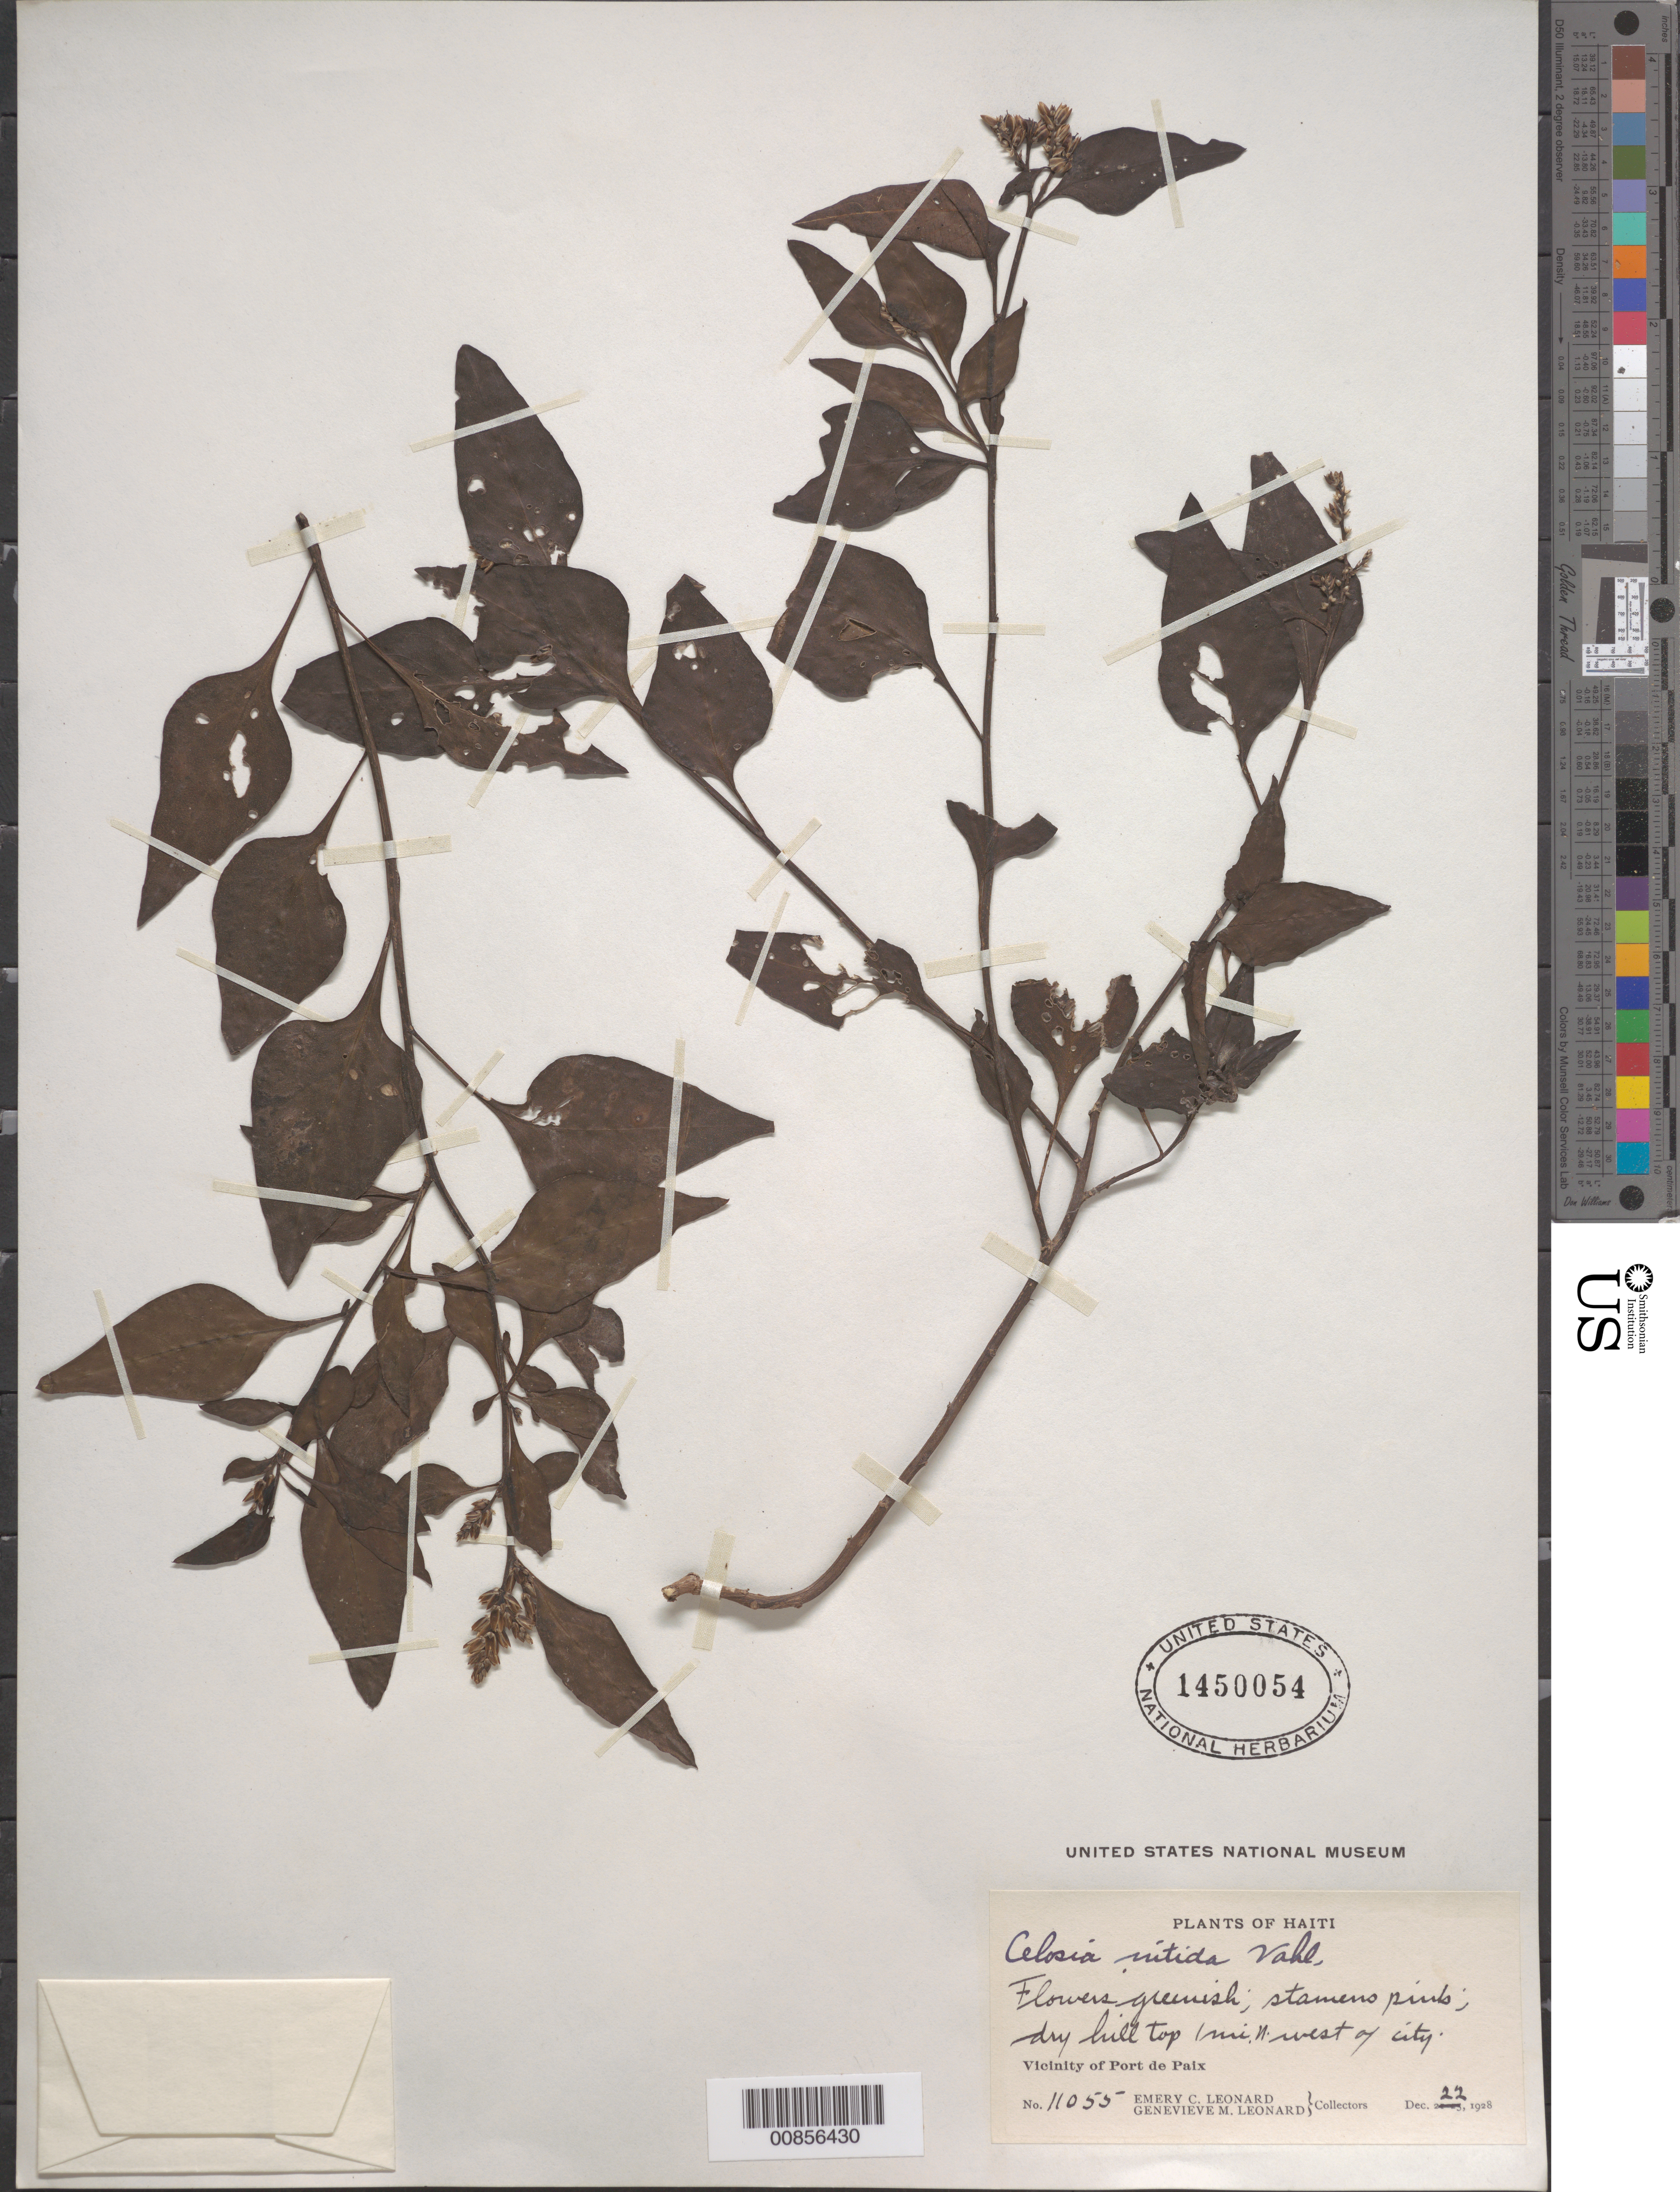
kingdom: Plantae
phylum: Tracheophyta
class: Magnoliopsida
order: Caryophyllales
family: Amaranthaceae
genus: Celosia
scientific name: Celosia nitida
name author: Vahl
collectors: E. C. Leonard & G. M. Leonard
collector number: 11055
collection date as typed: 22 Dec 1928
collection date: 1928-12-22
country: Haiti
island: Hispaniola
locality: Vicinity of Port de Paix. Dry hill top 1 mi. NW of city.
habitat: Dry hill top.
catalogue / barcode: US 1450054